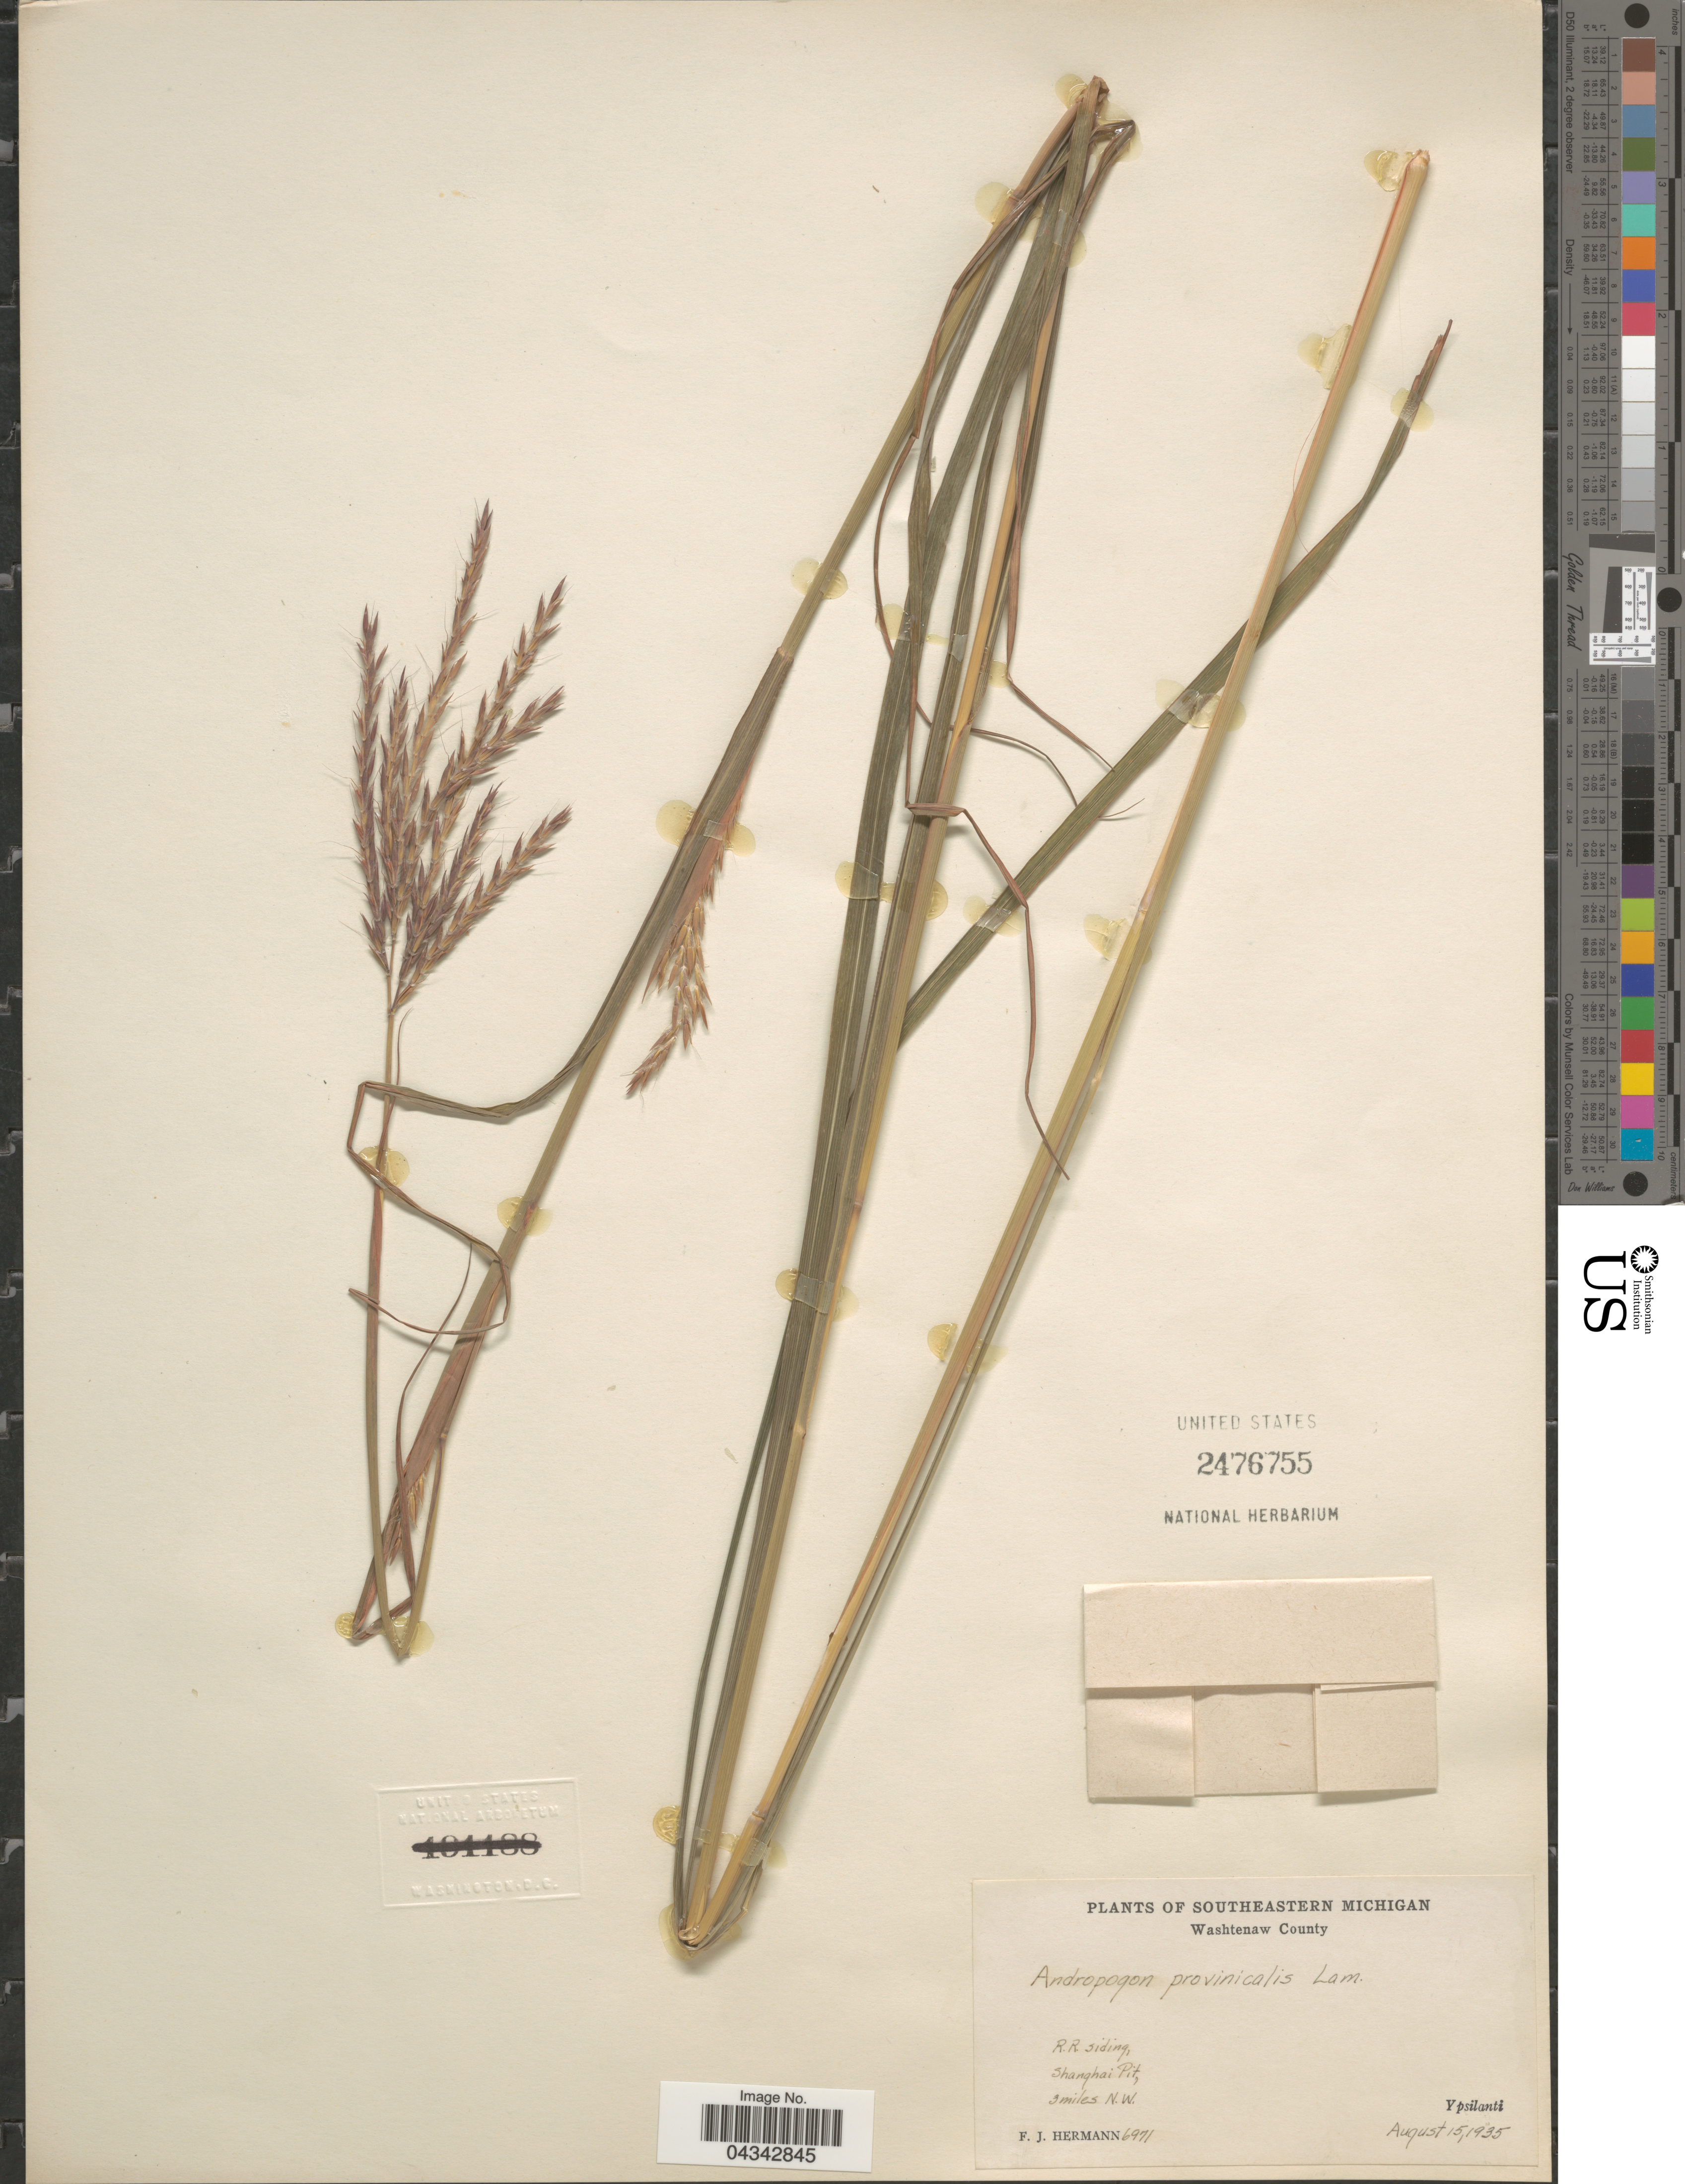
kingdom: Plantae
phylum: Tracheophyta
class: Liliopsida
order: Poales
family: Poaceae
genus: Andropogon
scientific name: Andropogon gerardii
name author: Vitman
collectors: F. J. Hermann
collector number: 6971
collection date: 1935-08-15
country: United States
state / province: Michigan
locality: Southeastern Michigan. Washtenaw County. R.R. siding, Shanghai Pit, 3 miles N.W. Ypsilanti.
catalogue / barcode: US 2476755